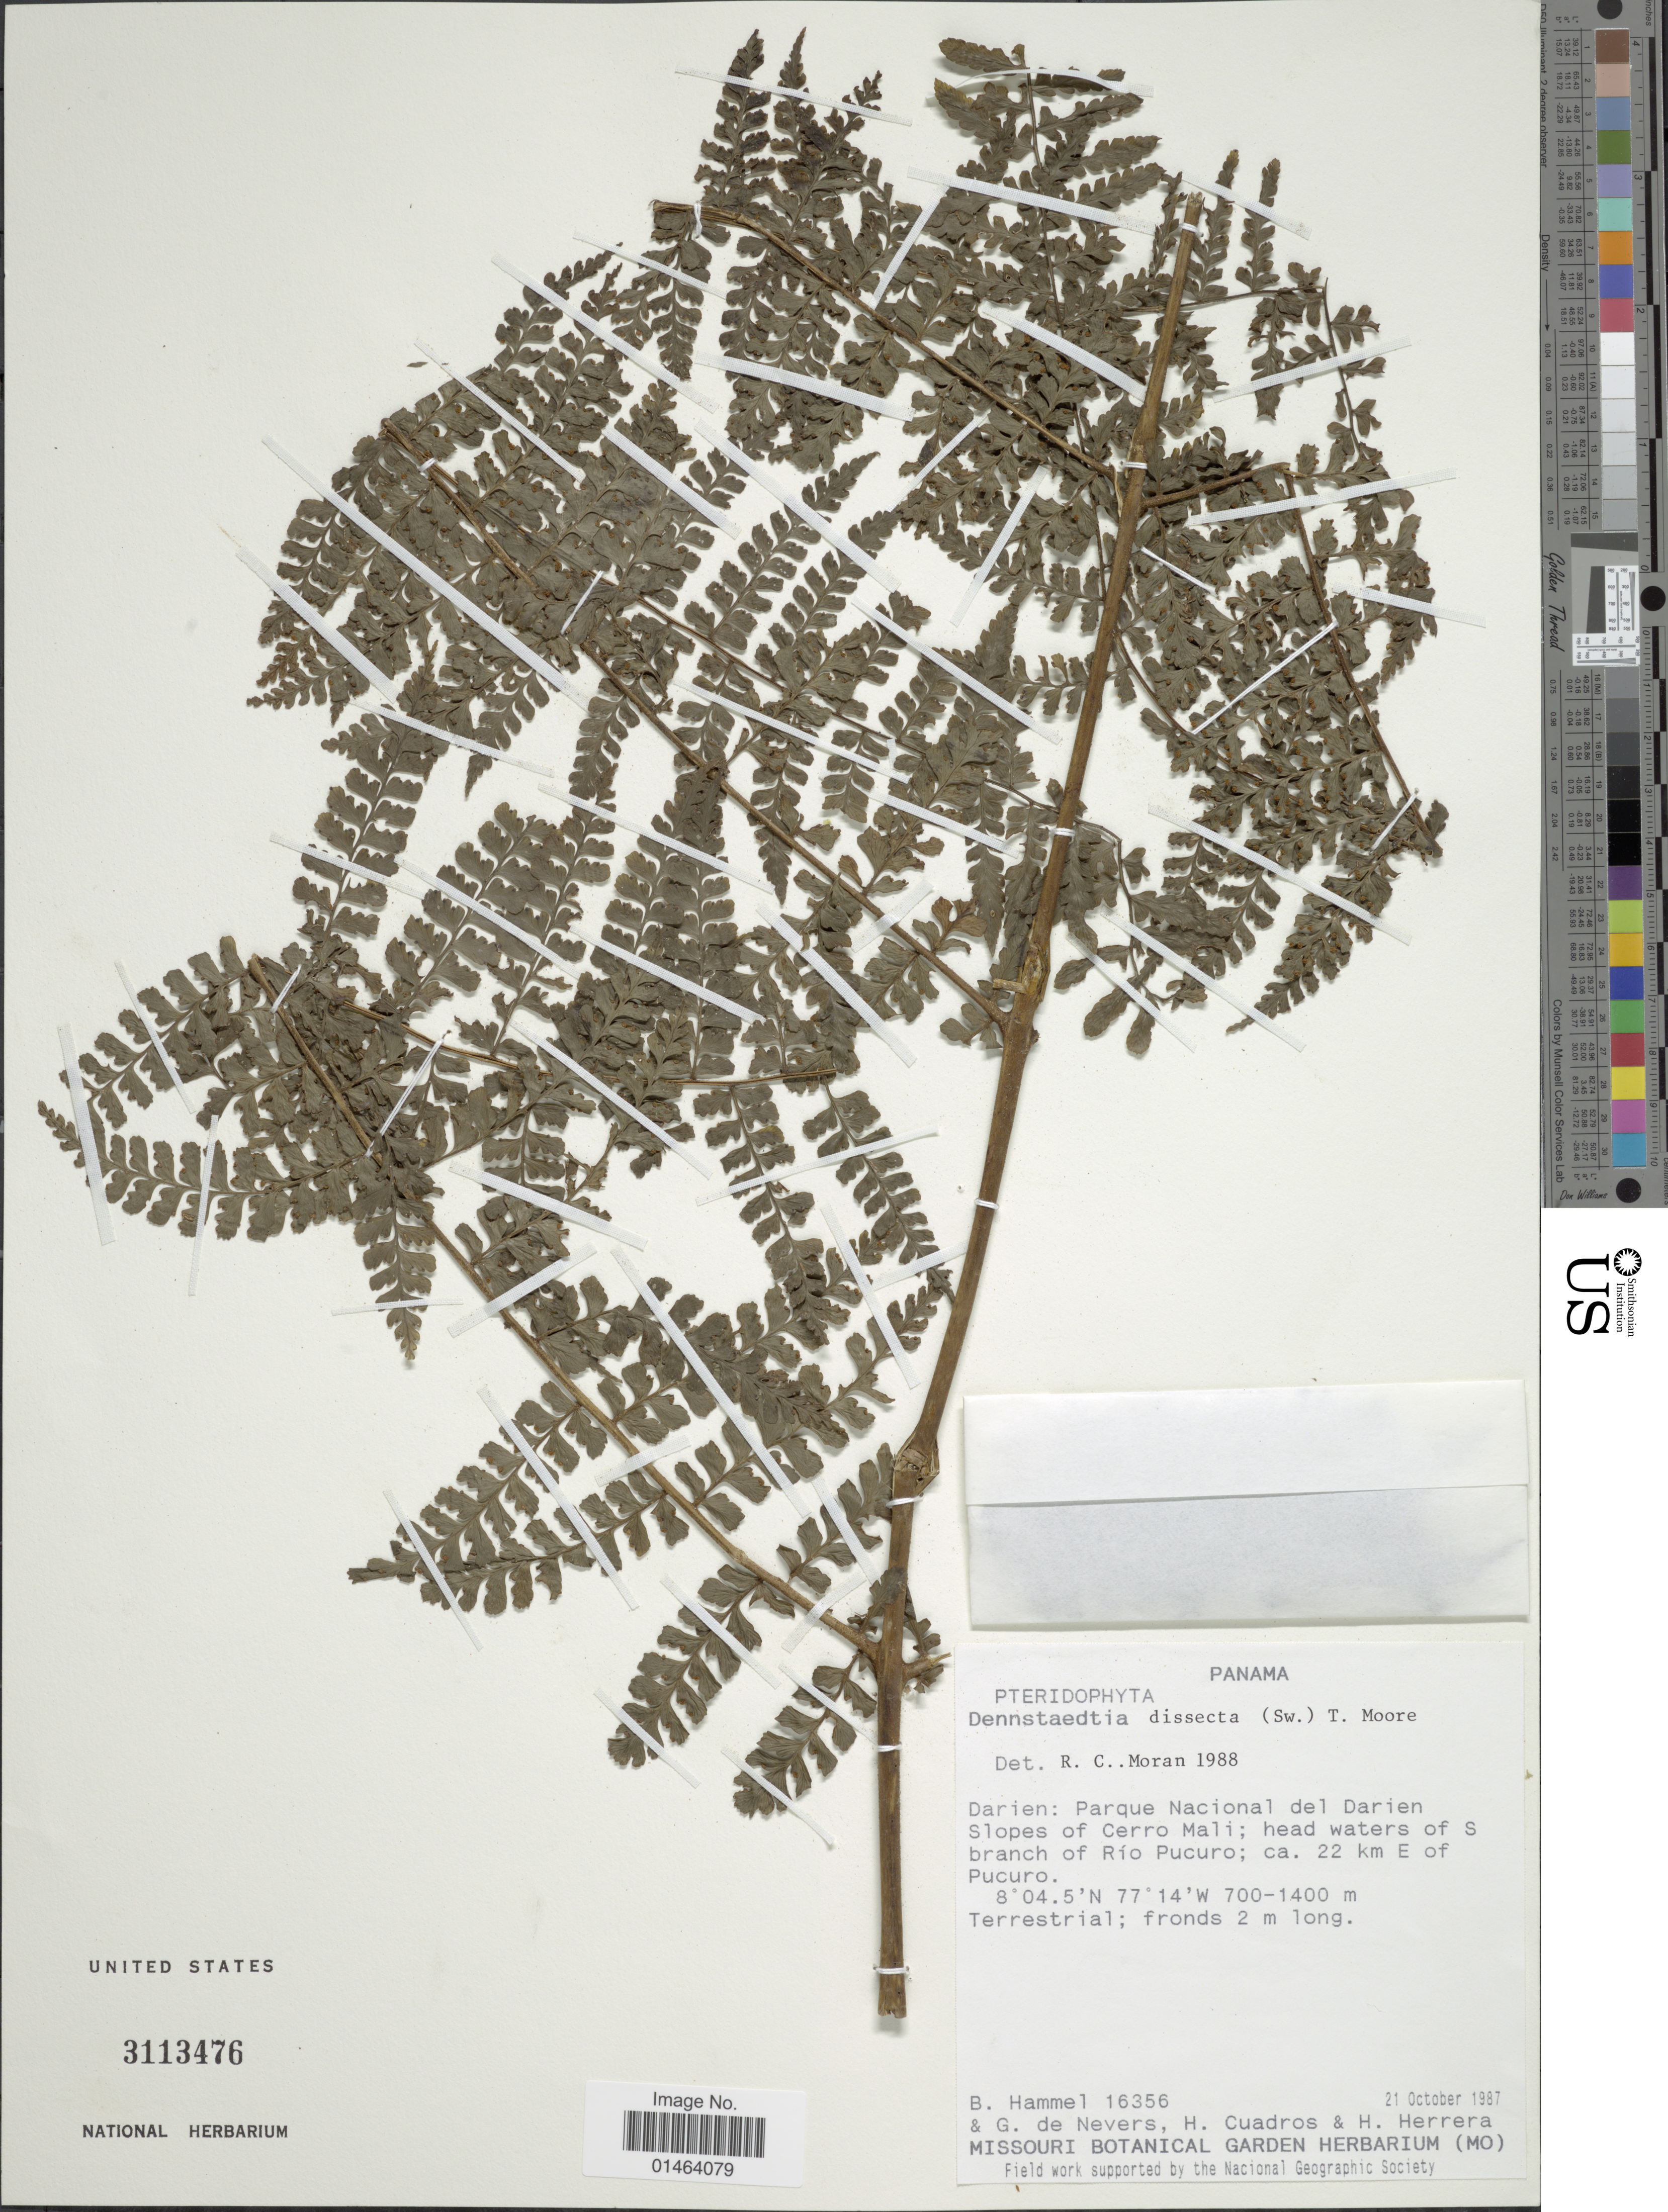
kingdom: Plantae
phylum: Tracheophyta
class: Polypodiopsida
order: Polypodiales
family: Dennstaedtiaceae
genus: Dennstaedtia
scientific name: Dennstaedtia dissecta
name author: (Sw.) T. Moore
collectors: B. Hammel, G. C. de Nevers, H. Cuadros & H. Herrera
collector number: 16356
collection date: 1987-10-21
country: Panama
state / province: Darién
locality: Panama, Darien: Parque Nacional del Darien Slopes of Cerro Mali; head waters of S branch of Rio Pucuro; ca. 22 km E of Pucuro.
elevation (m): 700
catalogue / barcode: US 3113476